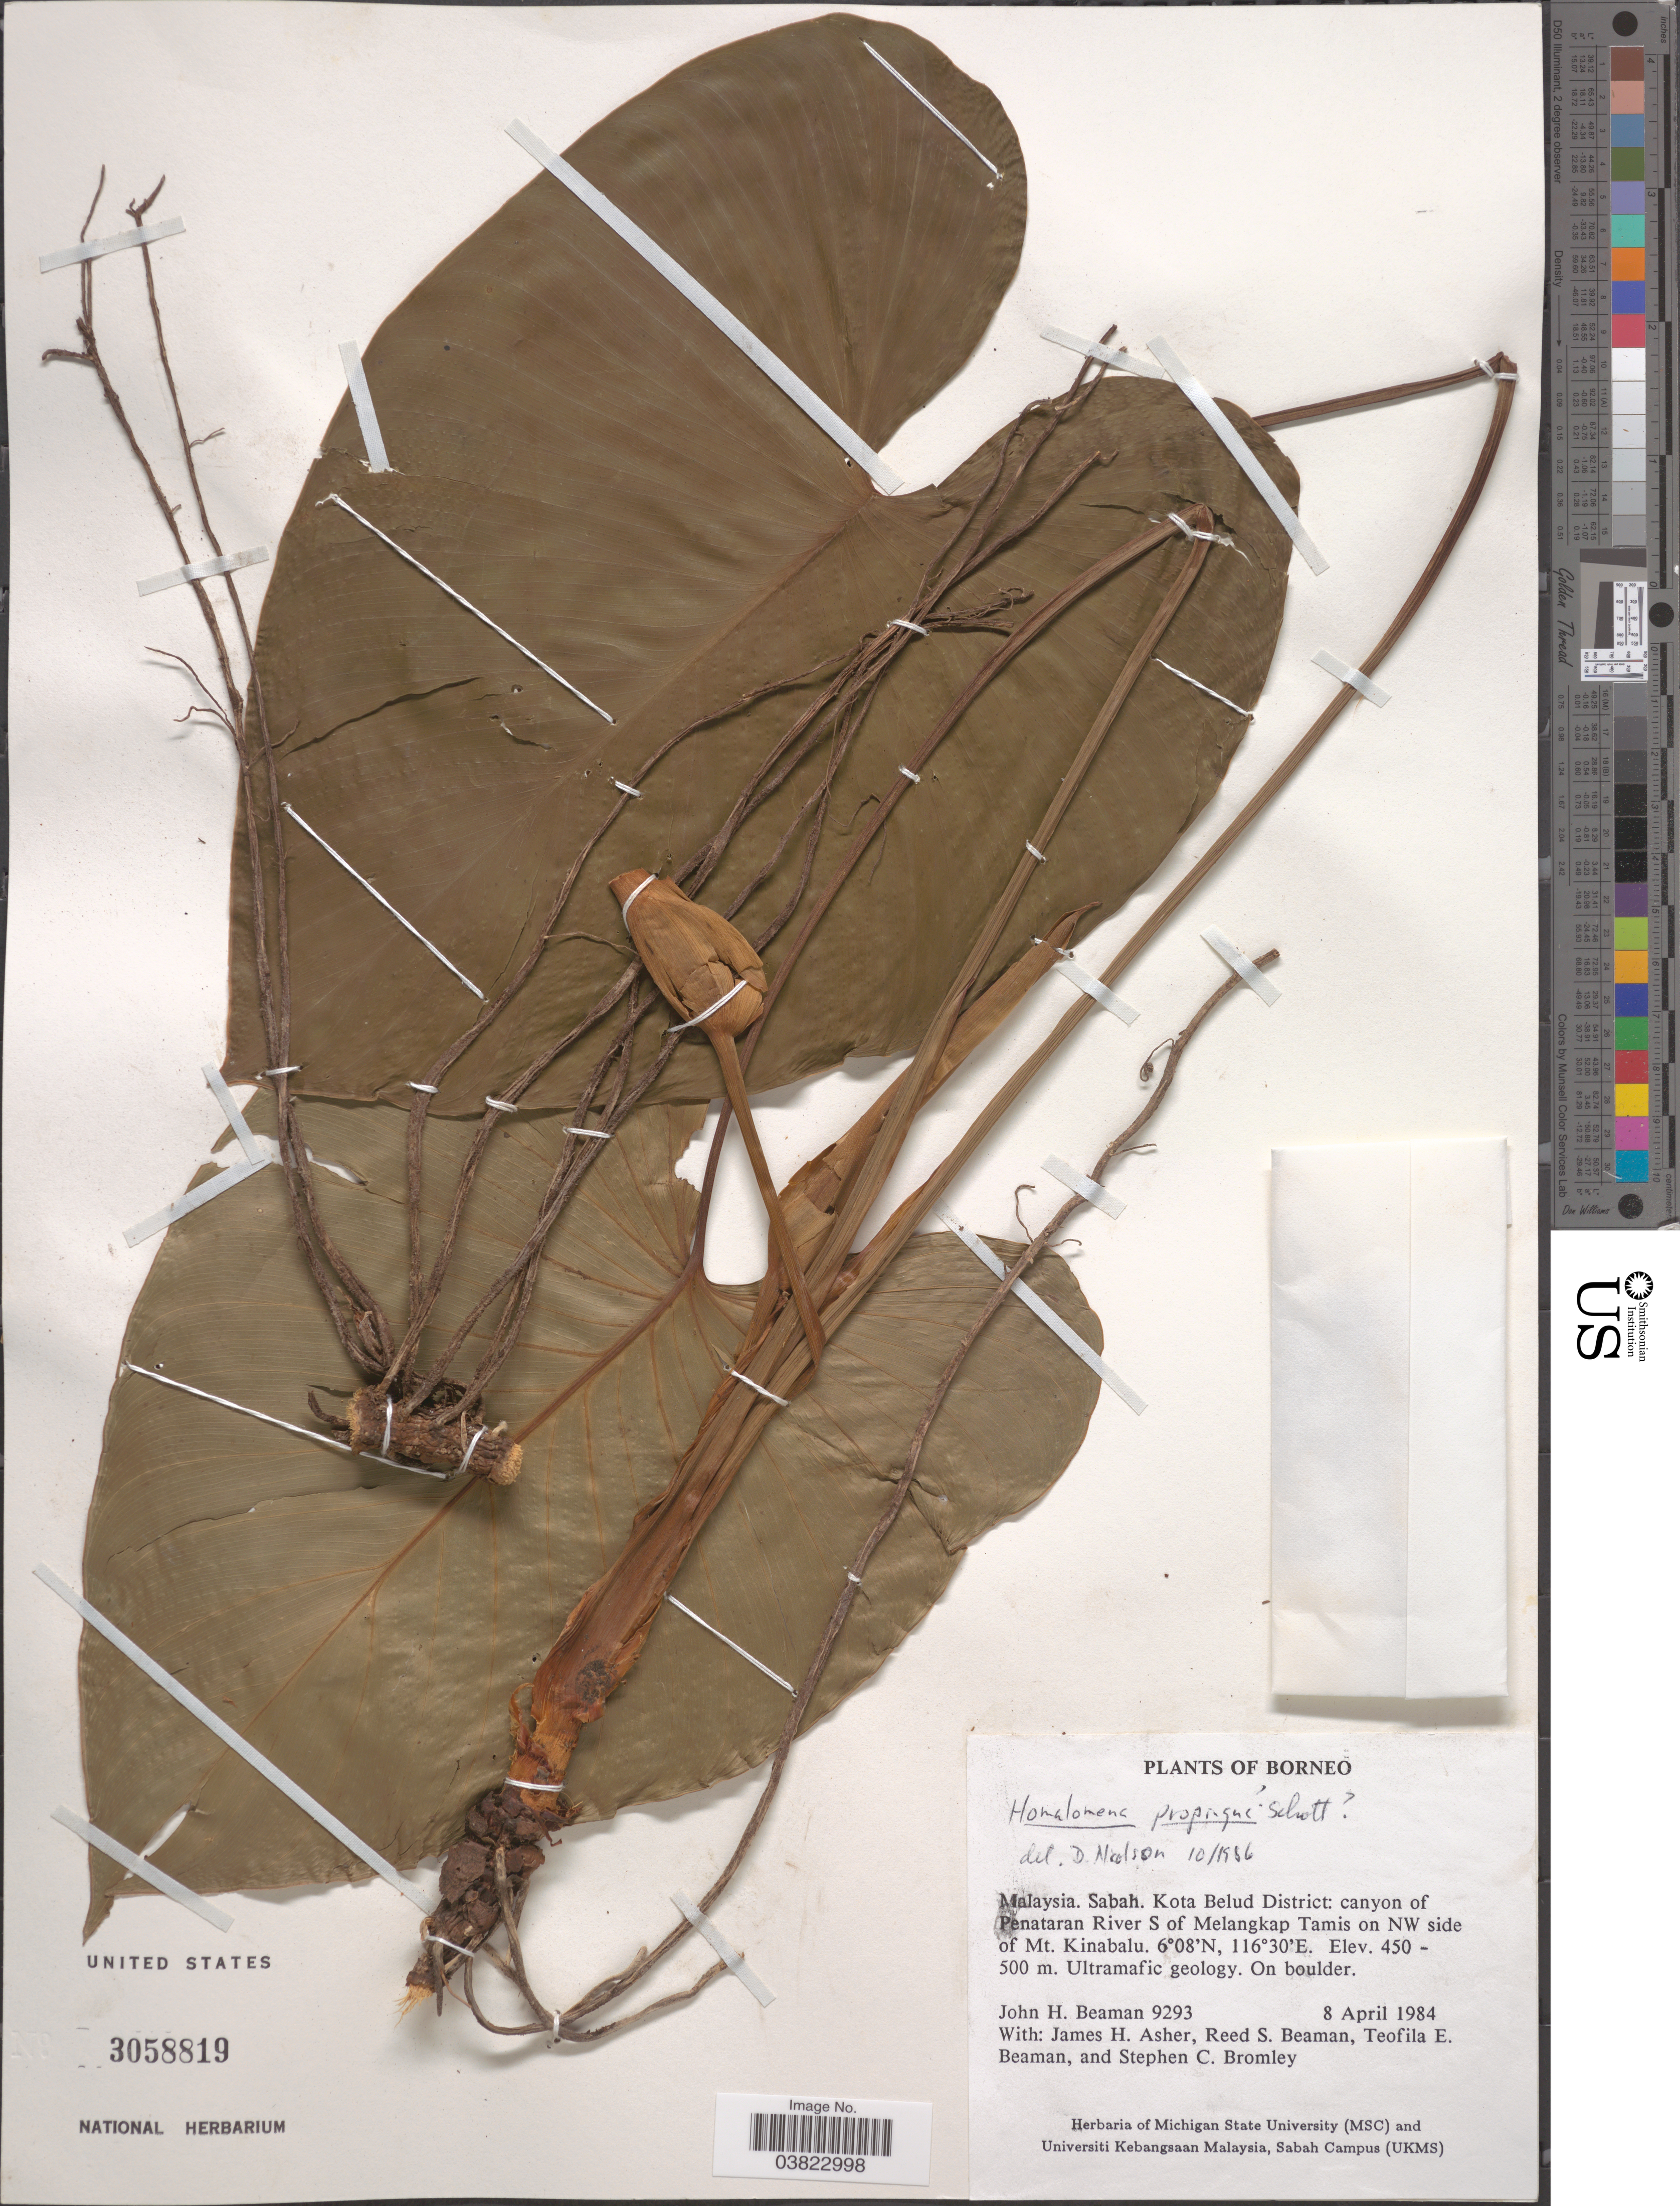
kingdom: Plantae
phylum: Tracheophyta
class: Liliopsida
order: Alismatales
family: Araceae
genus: Homalomena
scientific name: Homalomena propinqua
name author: Schott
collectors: J. H. Beaman, J. Asher, R. S. Beaman, T. E. Beaman & S. Bromley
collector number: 9293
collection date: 1984-04-08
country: Malaysia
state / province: Sabah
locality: Kota Belud District: canyon of Penataran River S of Melangkap Tamis on NW side of Mt. Kinabalu.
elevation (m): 450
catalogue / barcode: US 3058819